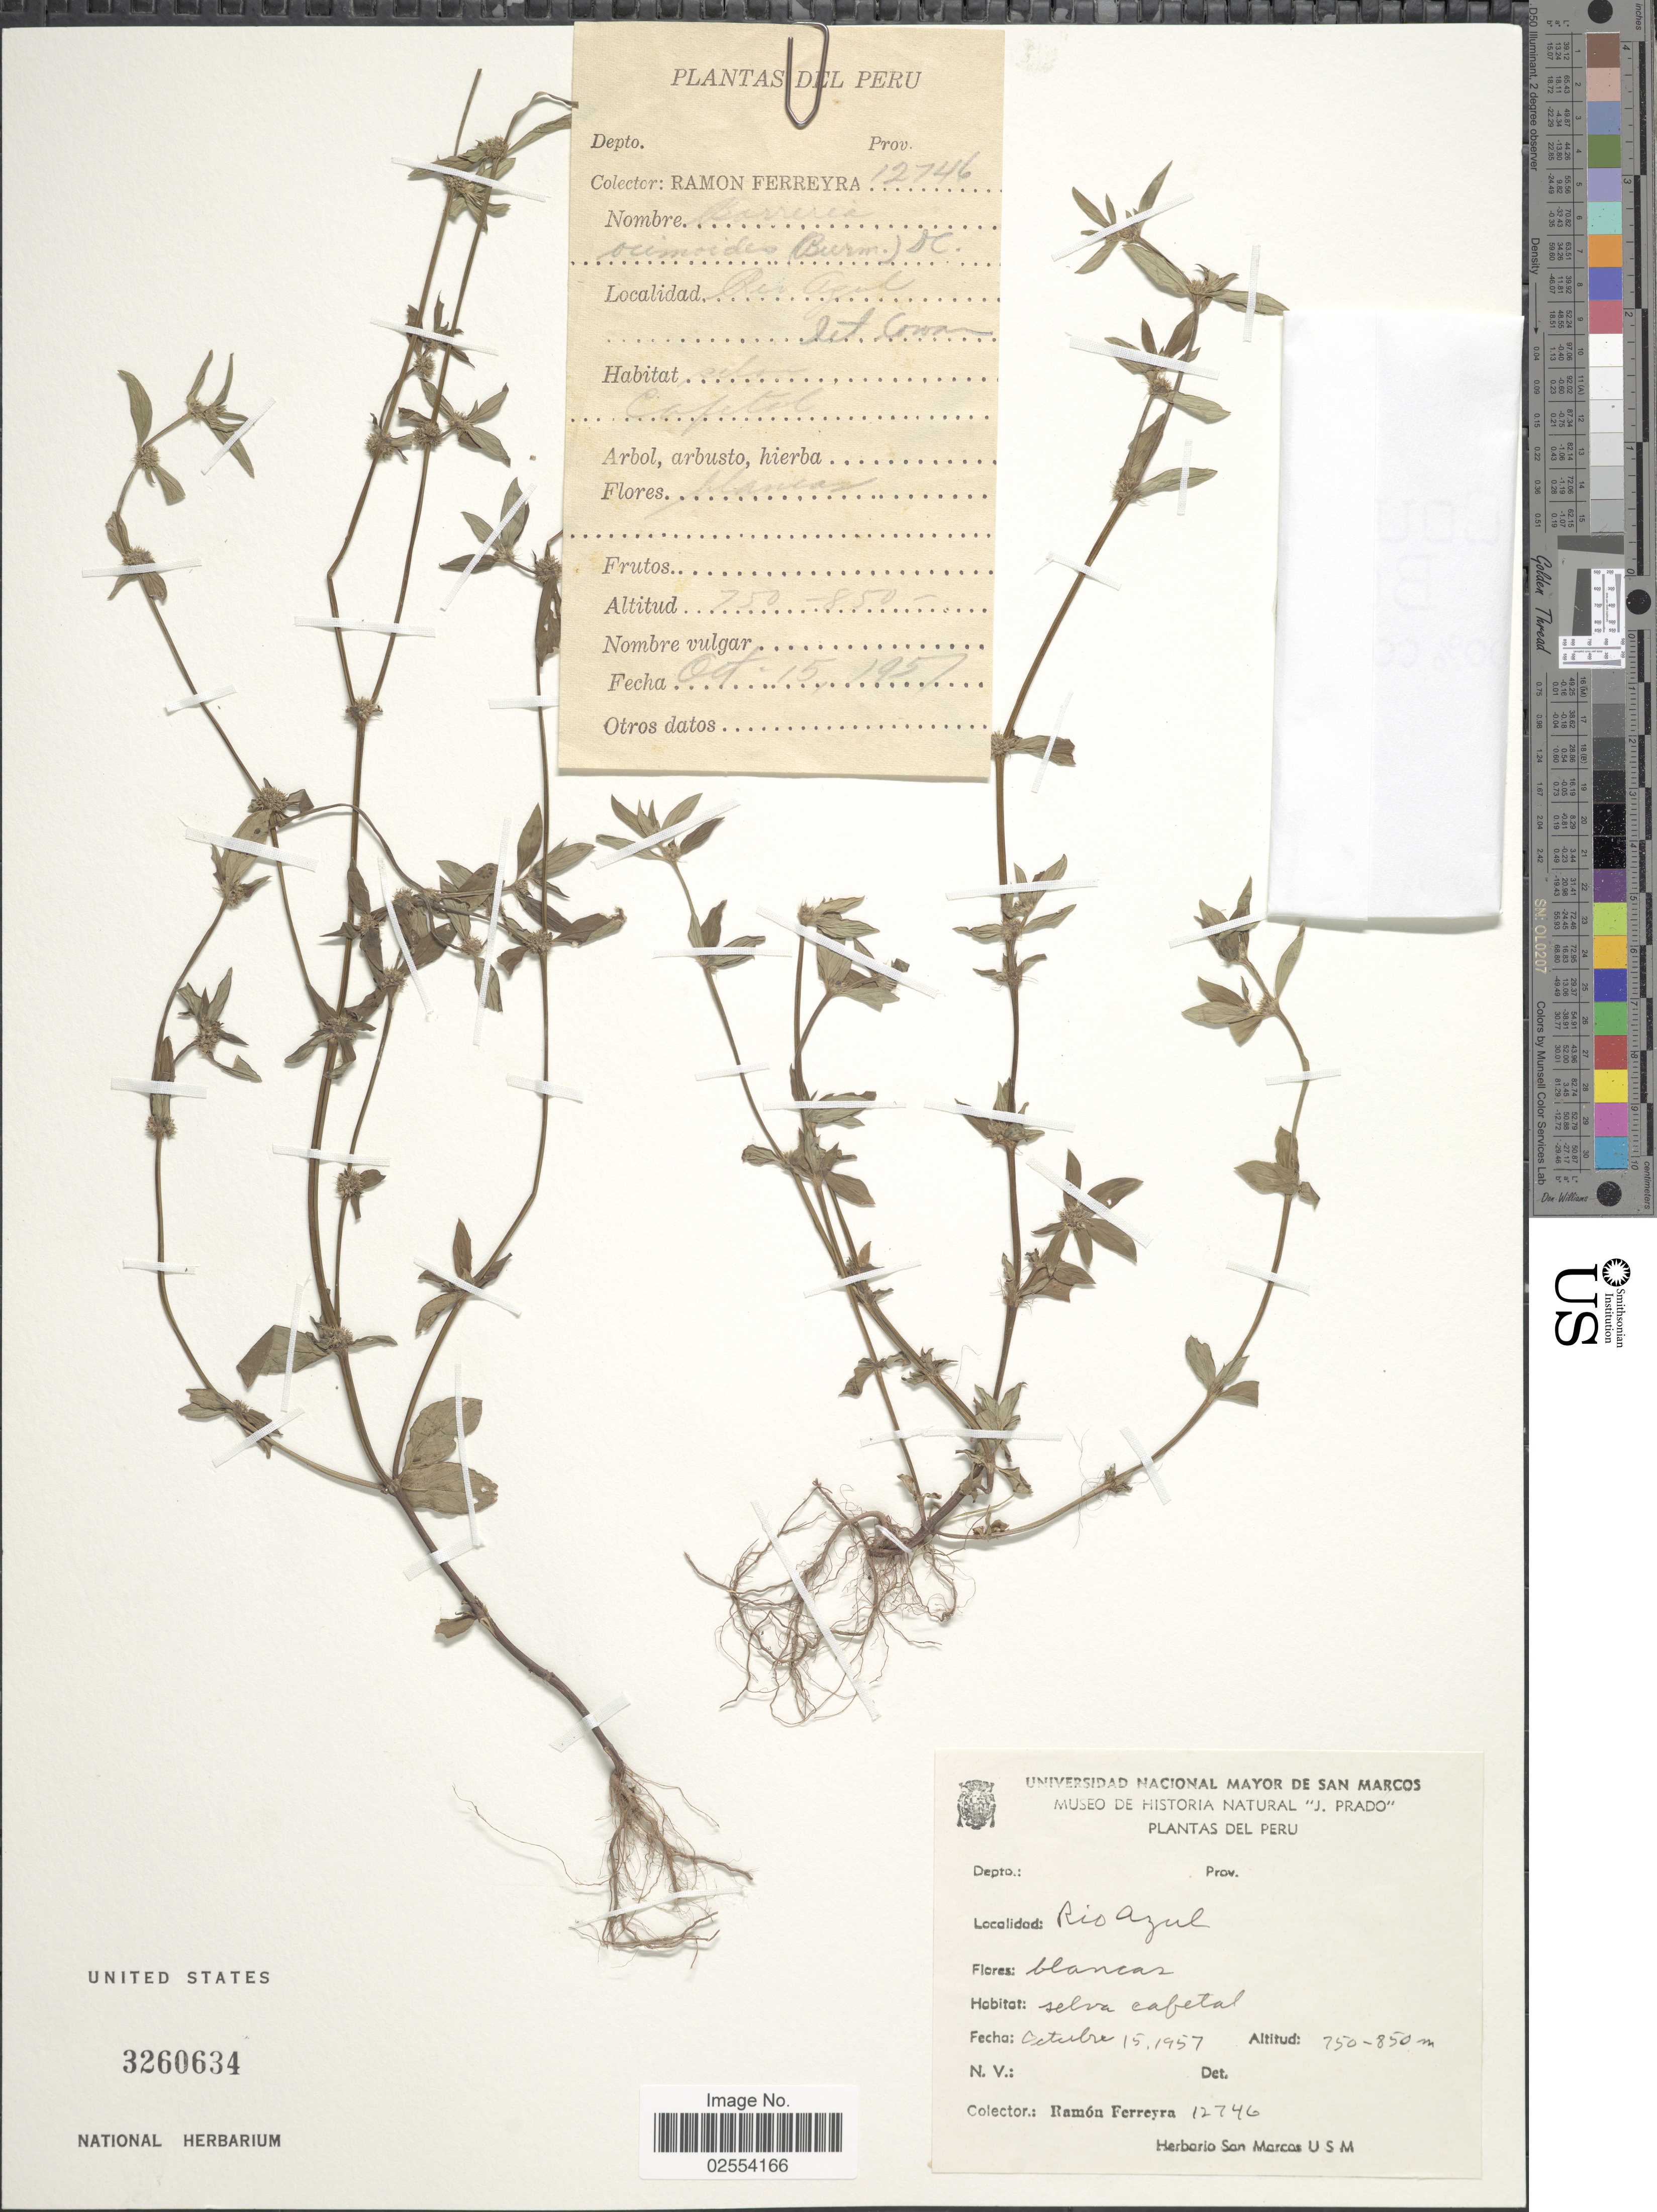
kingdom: Plantae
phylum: Tracheophyta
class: Magnoliopsida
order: Gentianales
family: Rubiaceae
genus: Spermacoce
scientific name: Spermacoce sp.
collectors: R. A. Ferreyra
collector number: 12746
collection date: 1957-10-15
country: Peru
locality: Rio Azul, selva cafetal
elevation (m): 750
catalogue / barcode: US 3260634